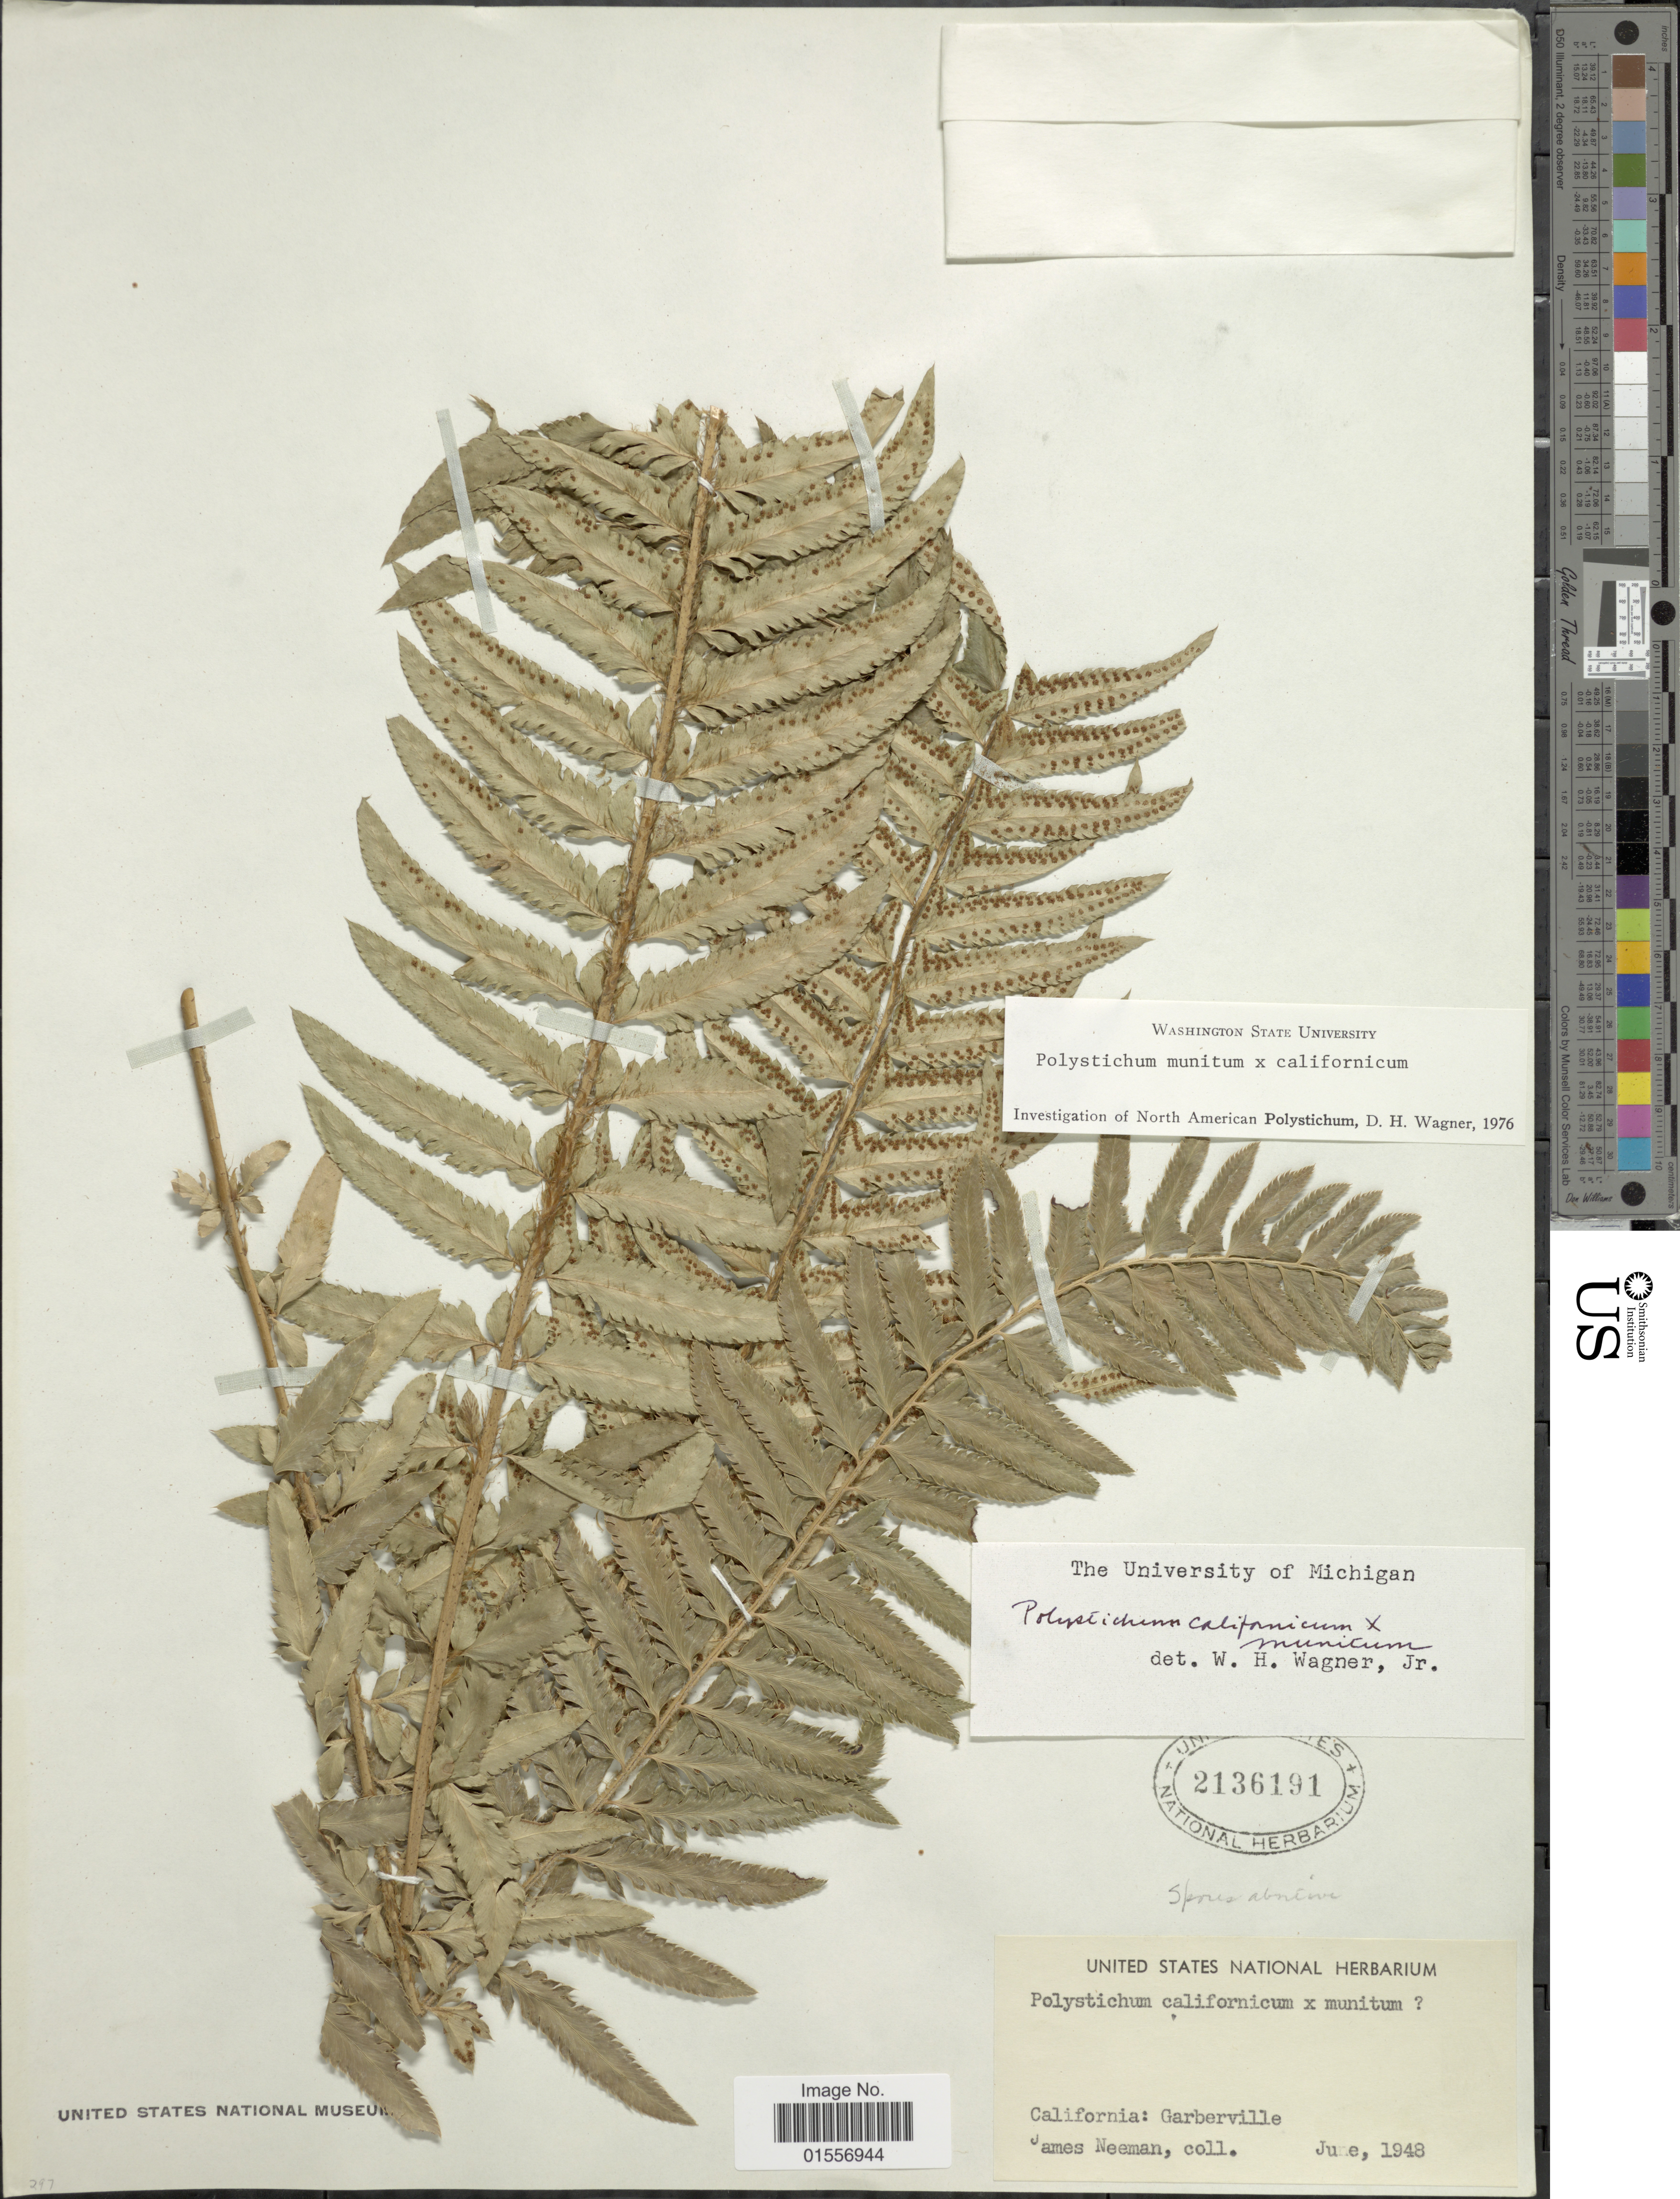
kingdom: Plantae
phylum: Tracheophyta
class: Polypodiopsida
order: Polypodiales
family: Dryopteridaceae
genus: Polystichum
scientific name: Polystichum californicum x P. munitum (Kaulf.) C. Presl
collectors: J. Neeman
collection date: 1948-06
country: United States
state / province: California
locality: California: Garberville.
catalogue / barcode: US 2136191